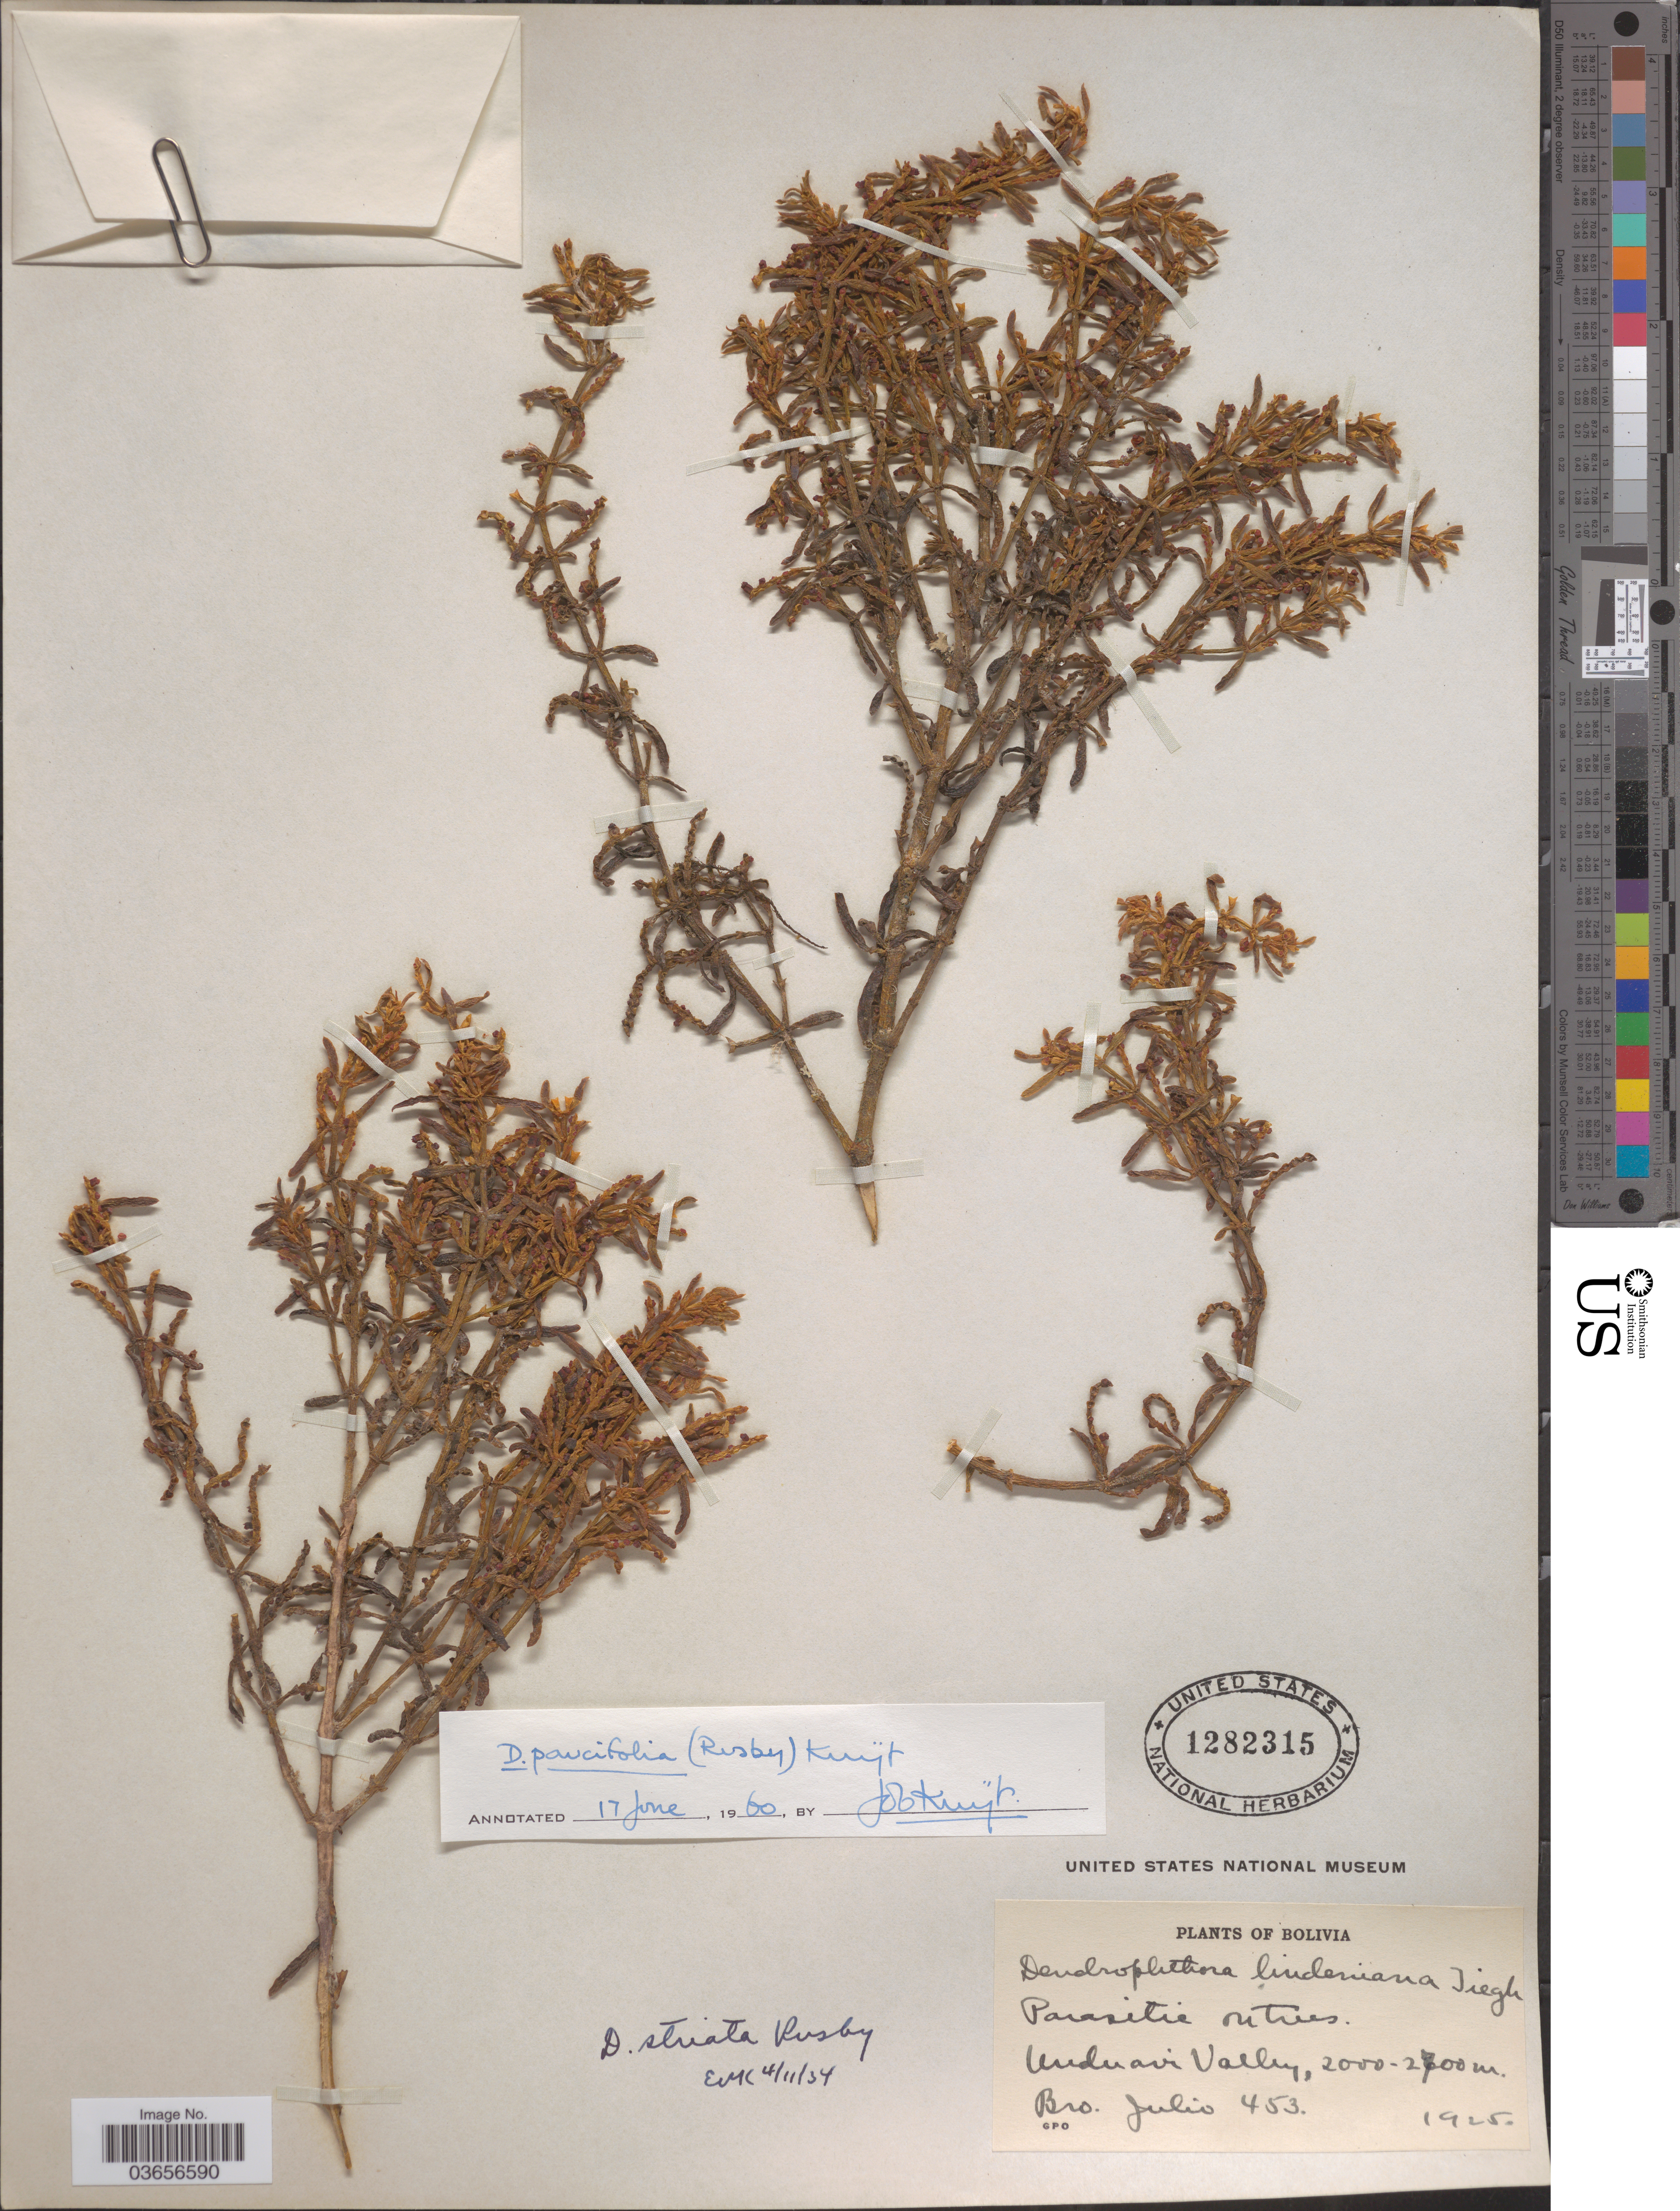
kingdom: Plantae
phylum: Tracheophyta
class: Magnoliopsida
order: Santalales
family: Viscaceae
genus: Dendrophthora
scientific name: Dendrophthora paucifolia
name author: (Rusby) Kuijt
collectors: Bro. Julio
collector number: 453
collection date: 1925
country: Bolivia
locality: Under air Valley.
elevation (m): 2000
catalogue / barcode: US 1282315